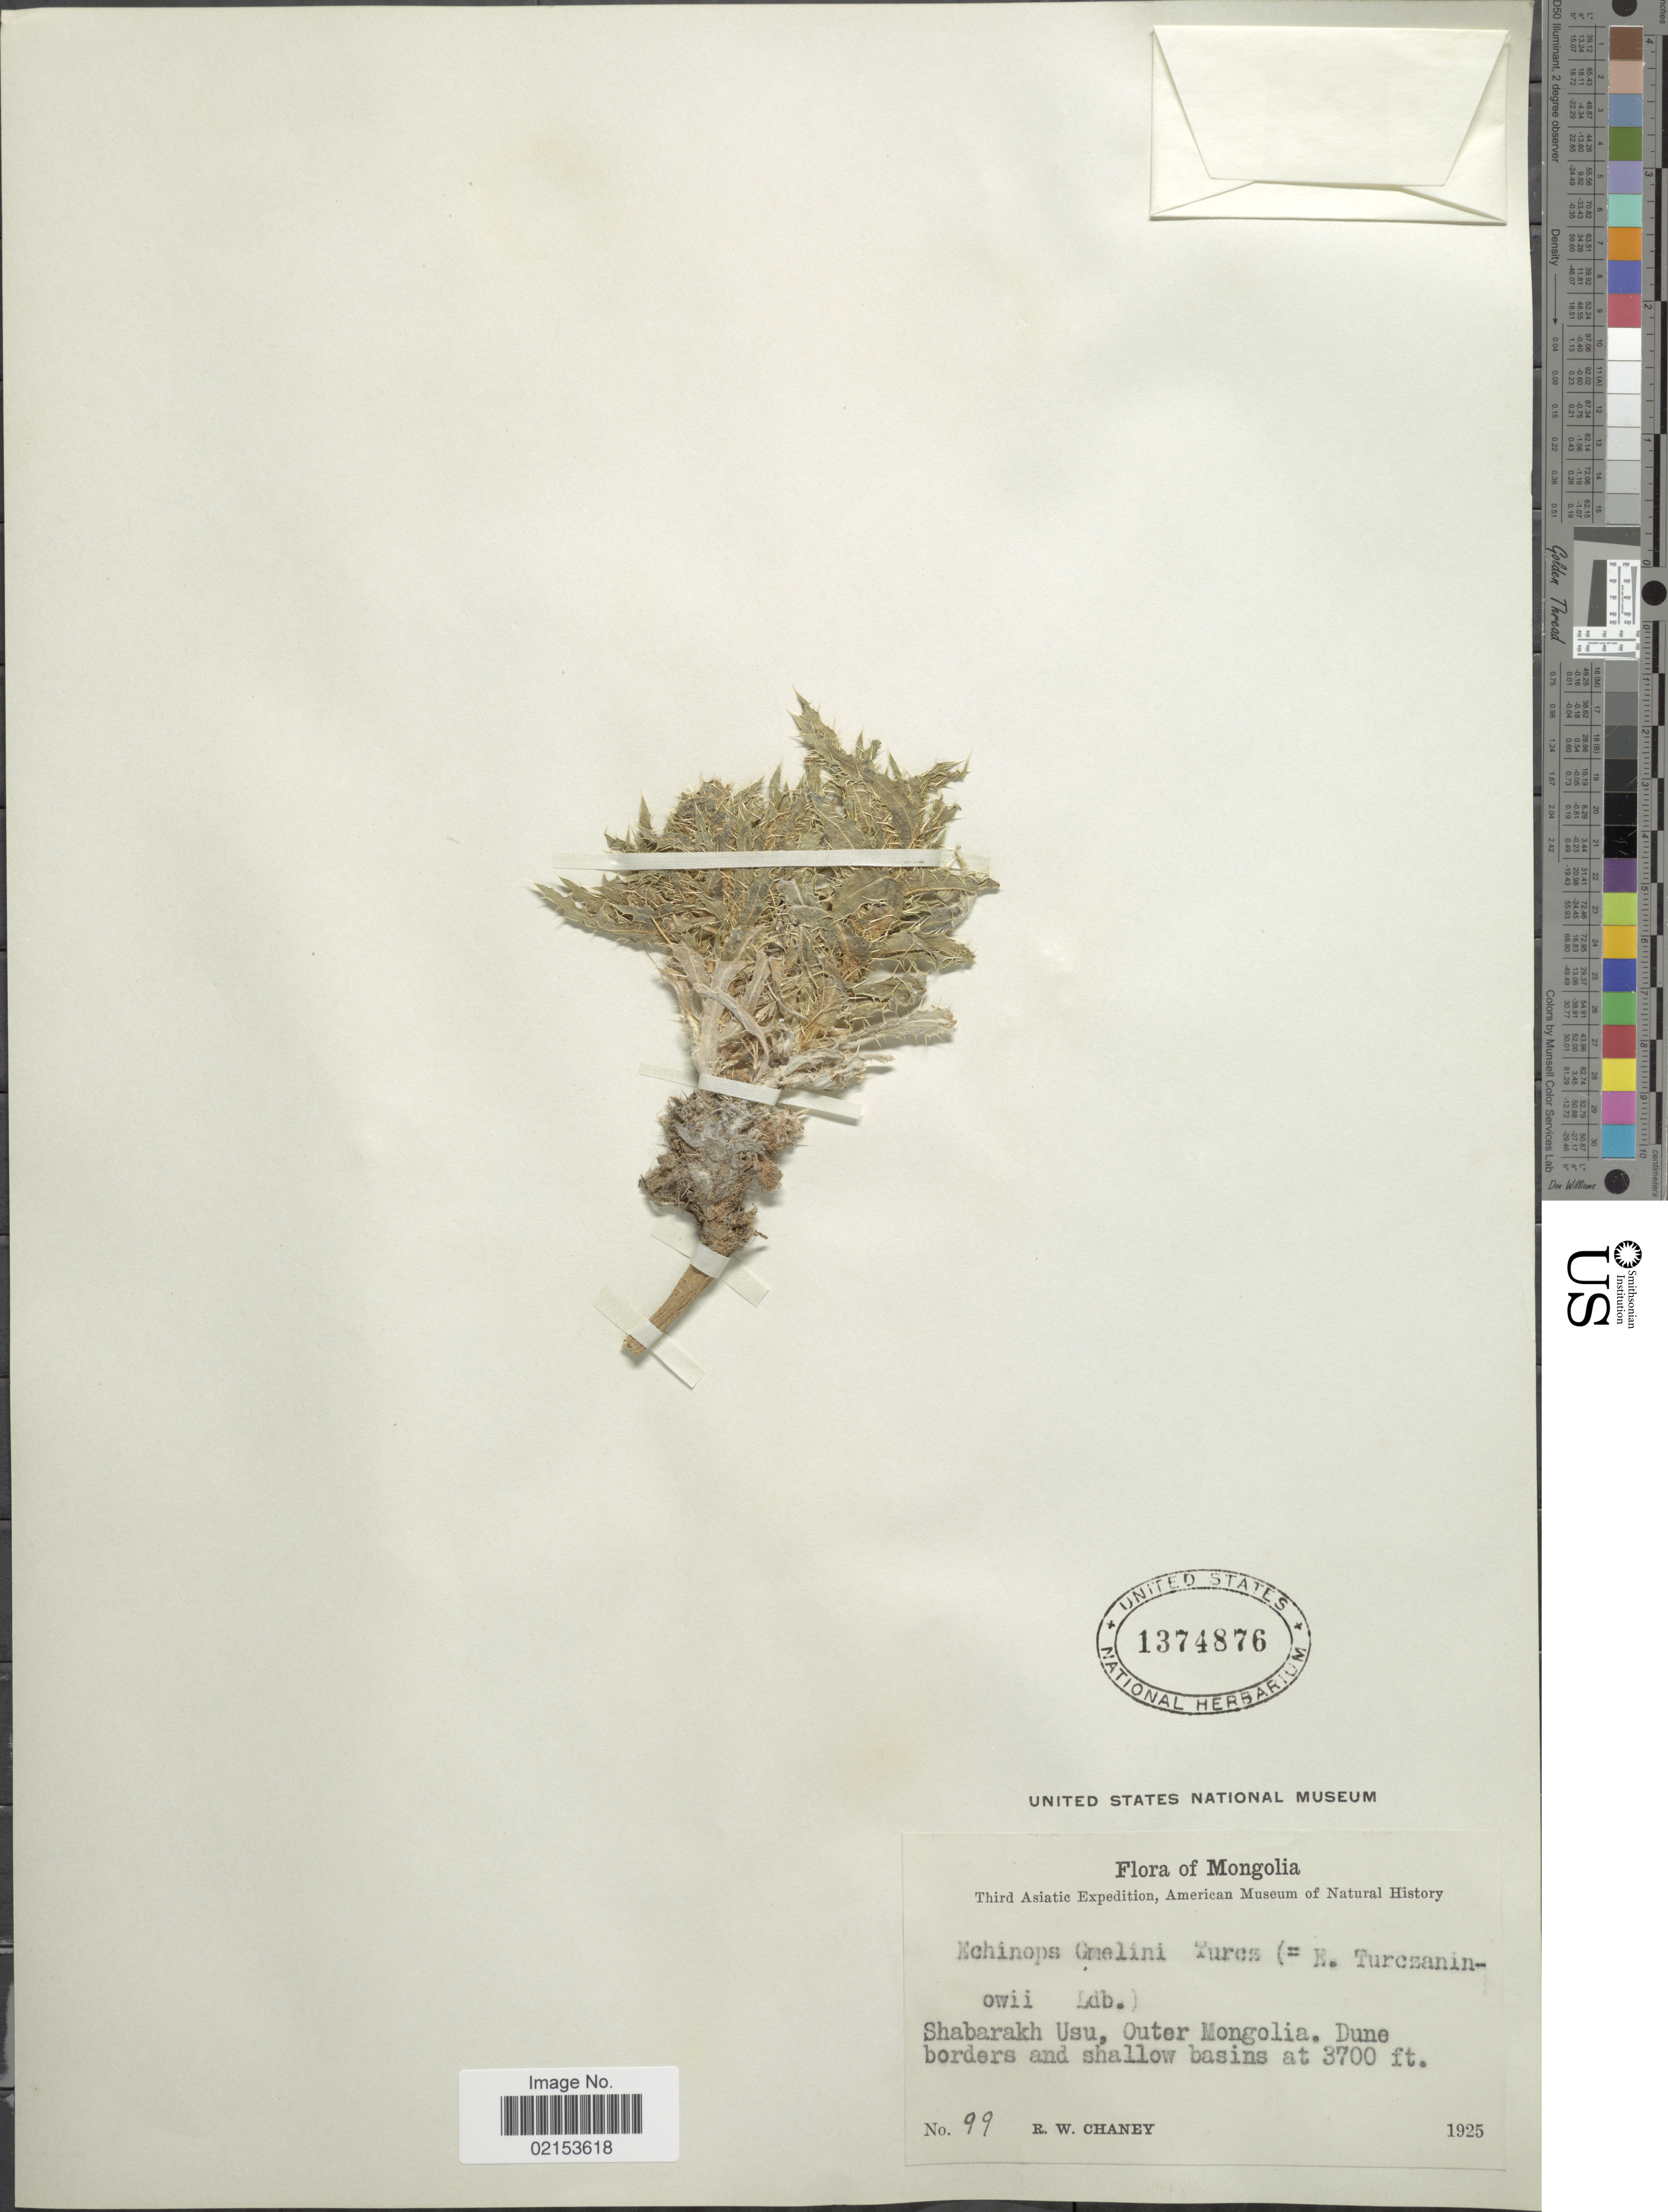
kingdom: Plantae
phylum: Tracheophyta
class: Magnoliopsida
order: Asterales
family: Asteraceae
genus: Echinops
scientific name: Echinops gmelini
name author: Turcz.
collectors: R. Chaney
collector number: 99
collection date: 1925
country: Mongolia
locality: Shabarakh Usu, Outer Mongolia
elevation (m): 1128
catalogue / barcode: US 1374876